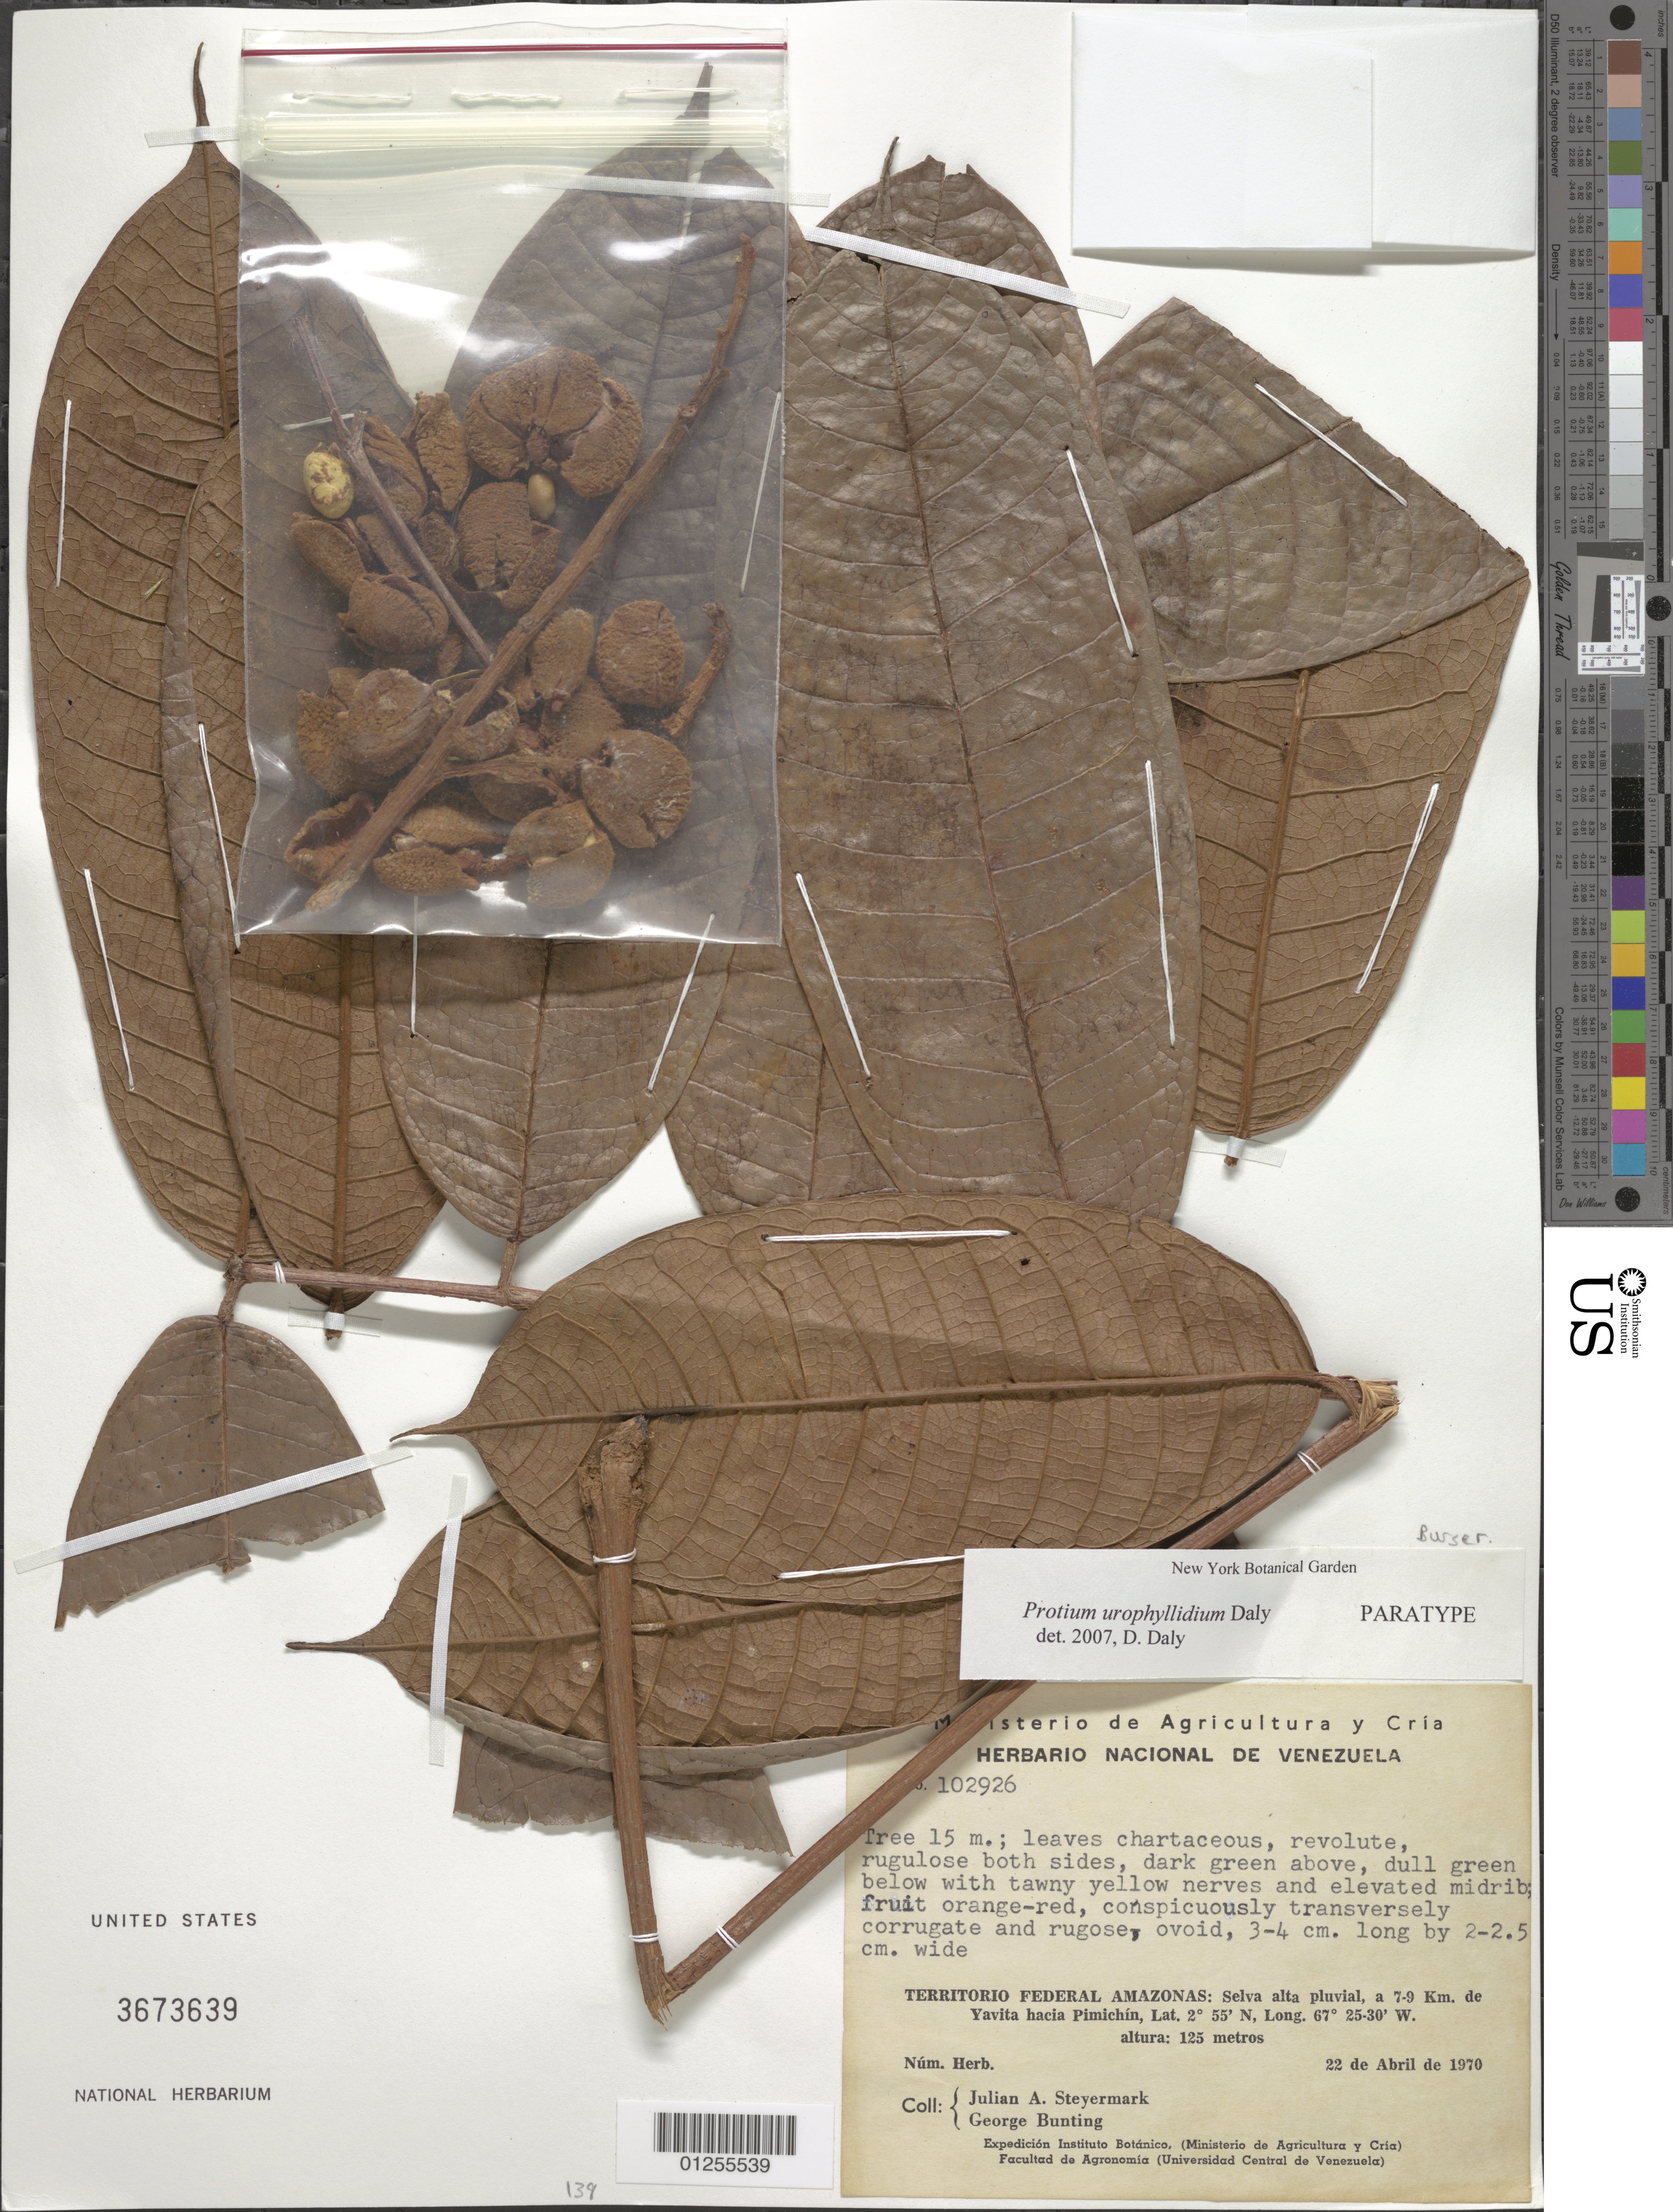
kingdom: Plantae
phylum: Tracheophyta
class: Magnoliopsida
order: Sapindales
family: Burseraceae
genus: Protium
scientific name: Protium urophyllidium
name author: Daly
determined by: Daly, D. C.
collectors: J. Steyermark & G. S. Bunting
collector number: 102926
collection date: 1970-04-22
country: Venezuela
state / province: Amazonas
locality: A 7-9 km de Yavita hacia Pimichín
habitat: Selva alta pluvial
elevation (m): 125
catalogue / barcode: US 3673639